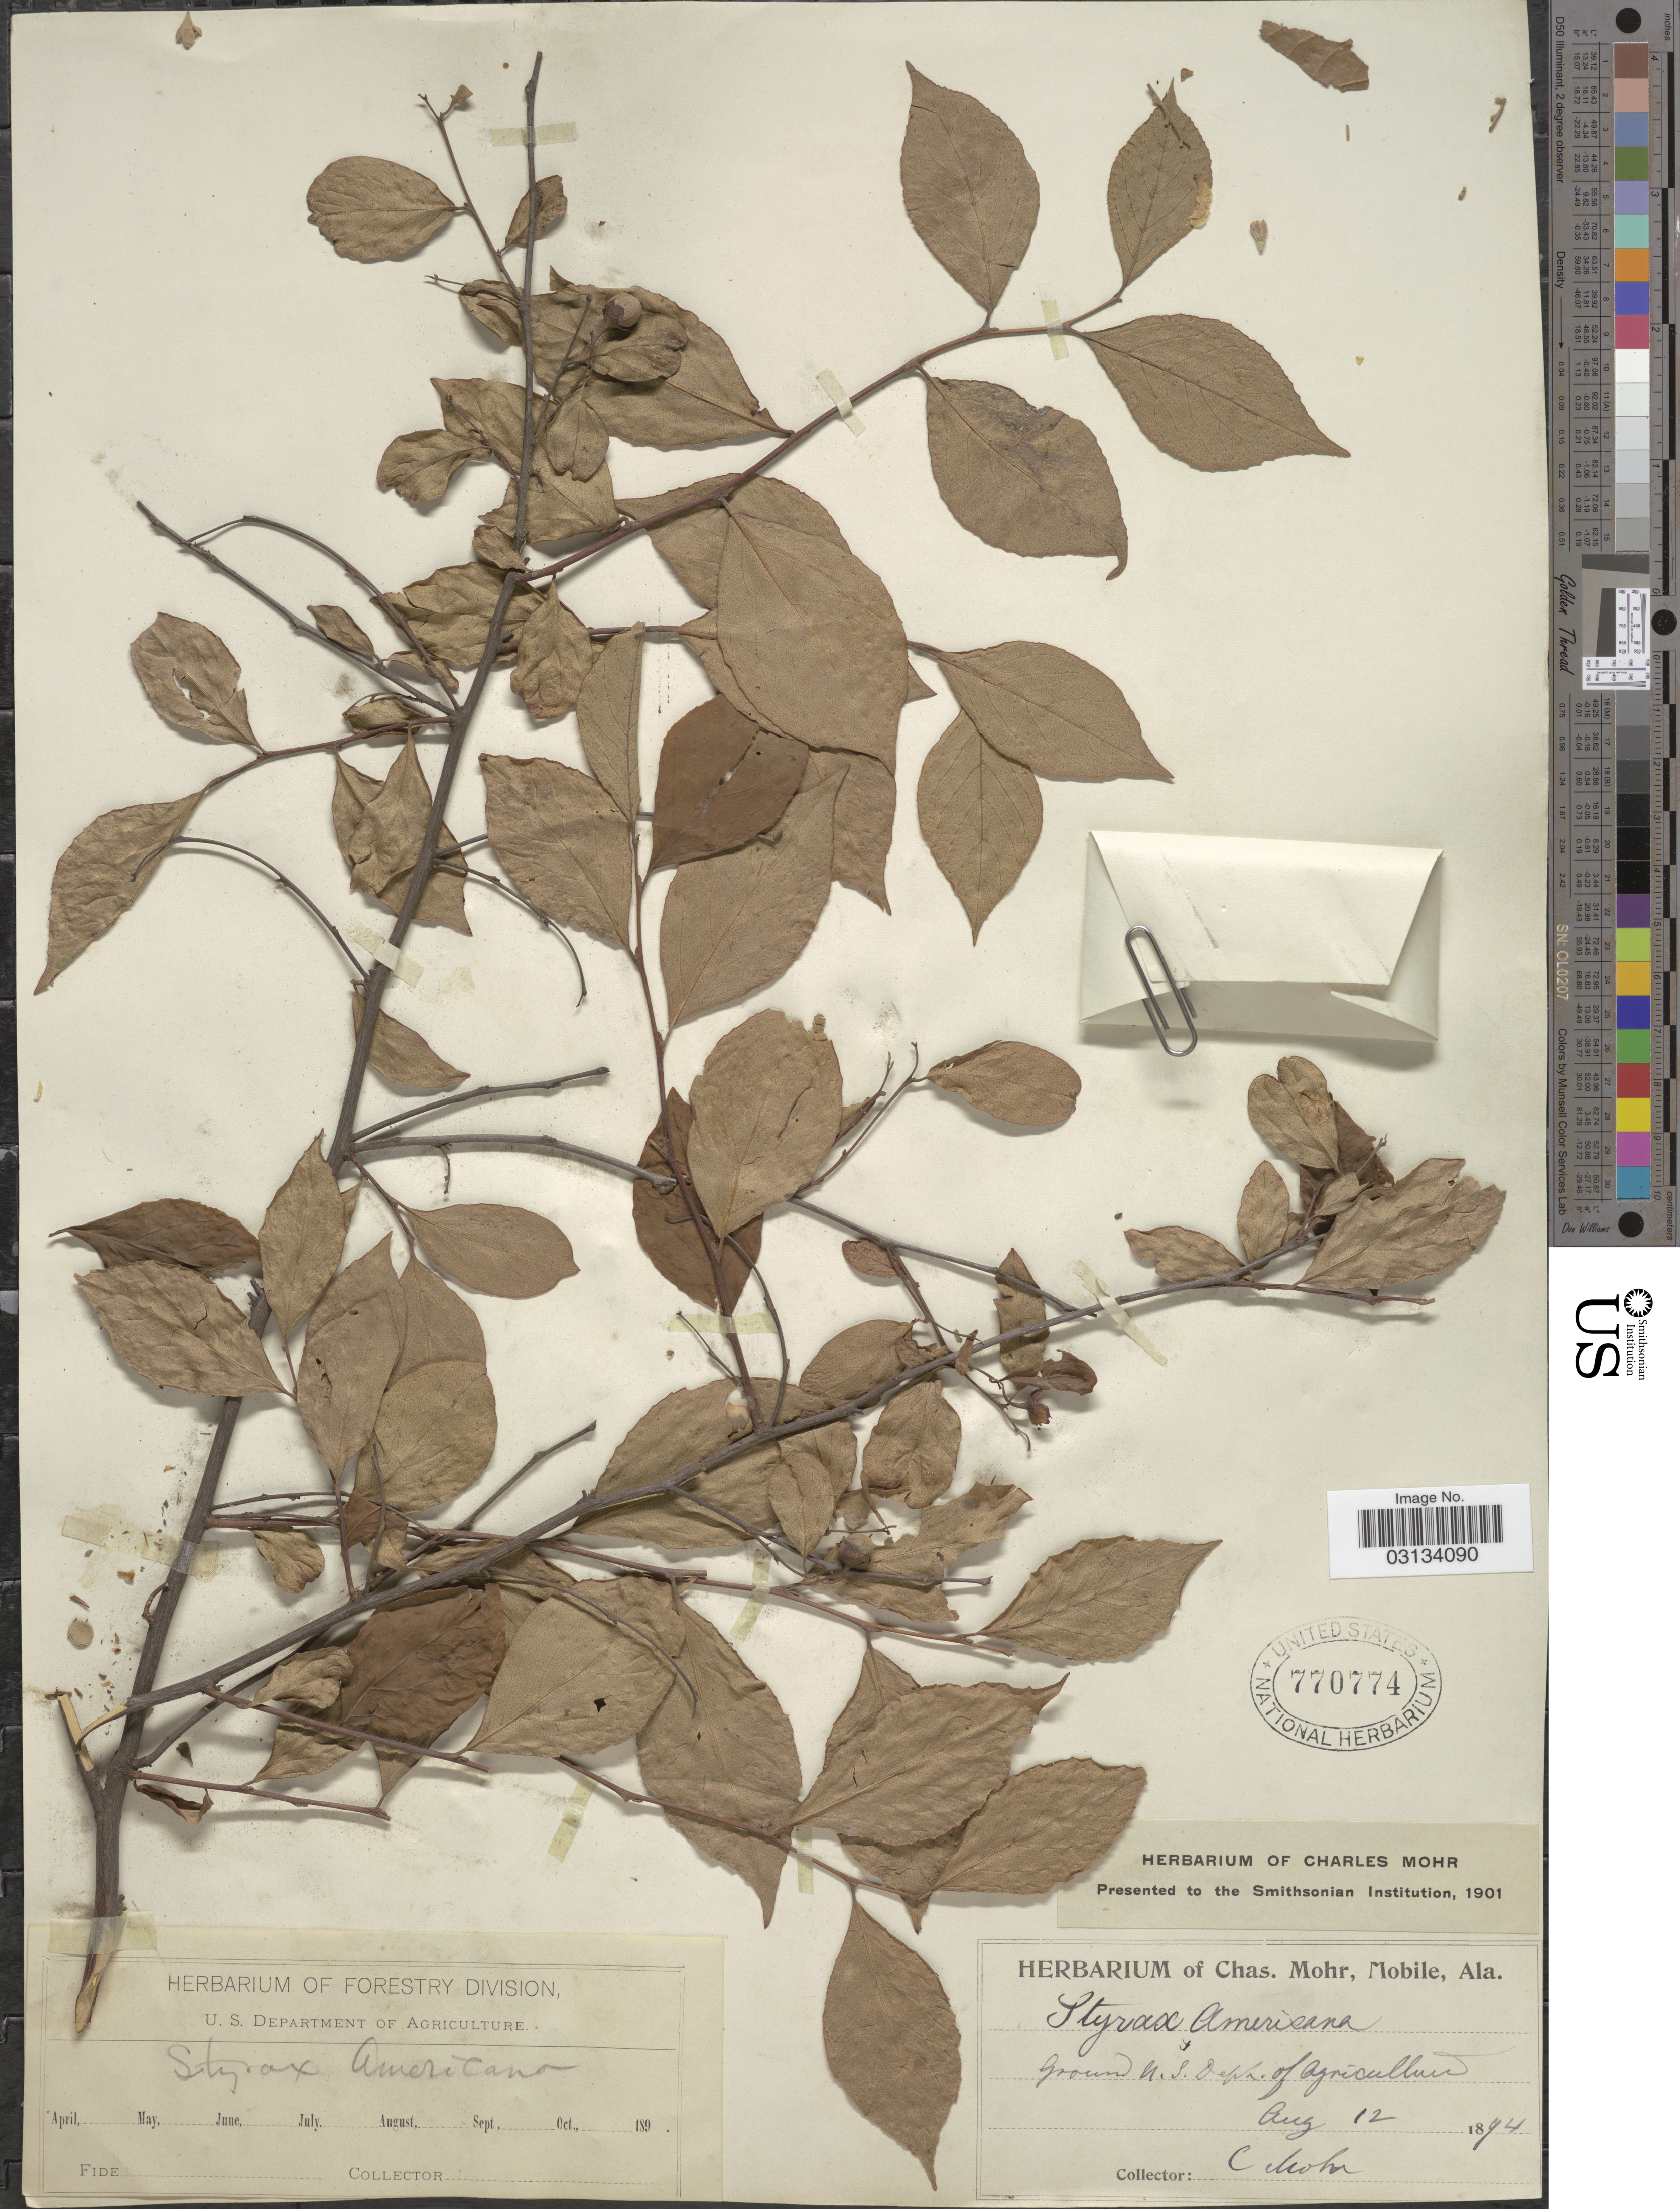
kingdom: Plantae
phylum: Tracheophyta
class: Magnoliopsida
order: Ericales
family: Styracaceae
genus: Styrax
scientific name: Styrax americanus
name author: Lam.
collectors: Mohr, C. T. (herbarium)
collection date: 1894-08-12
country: United States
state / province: Alabama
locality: Ground U. S. Dept. of Agriculture.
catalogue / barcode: US 770774